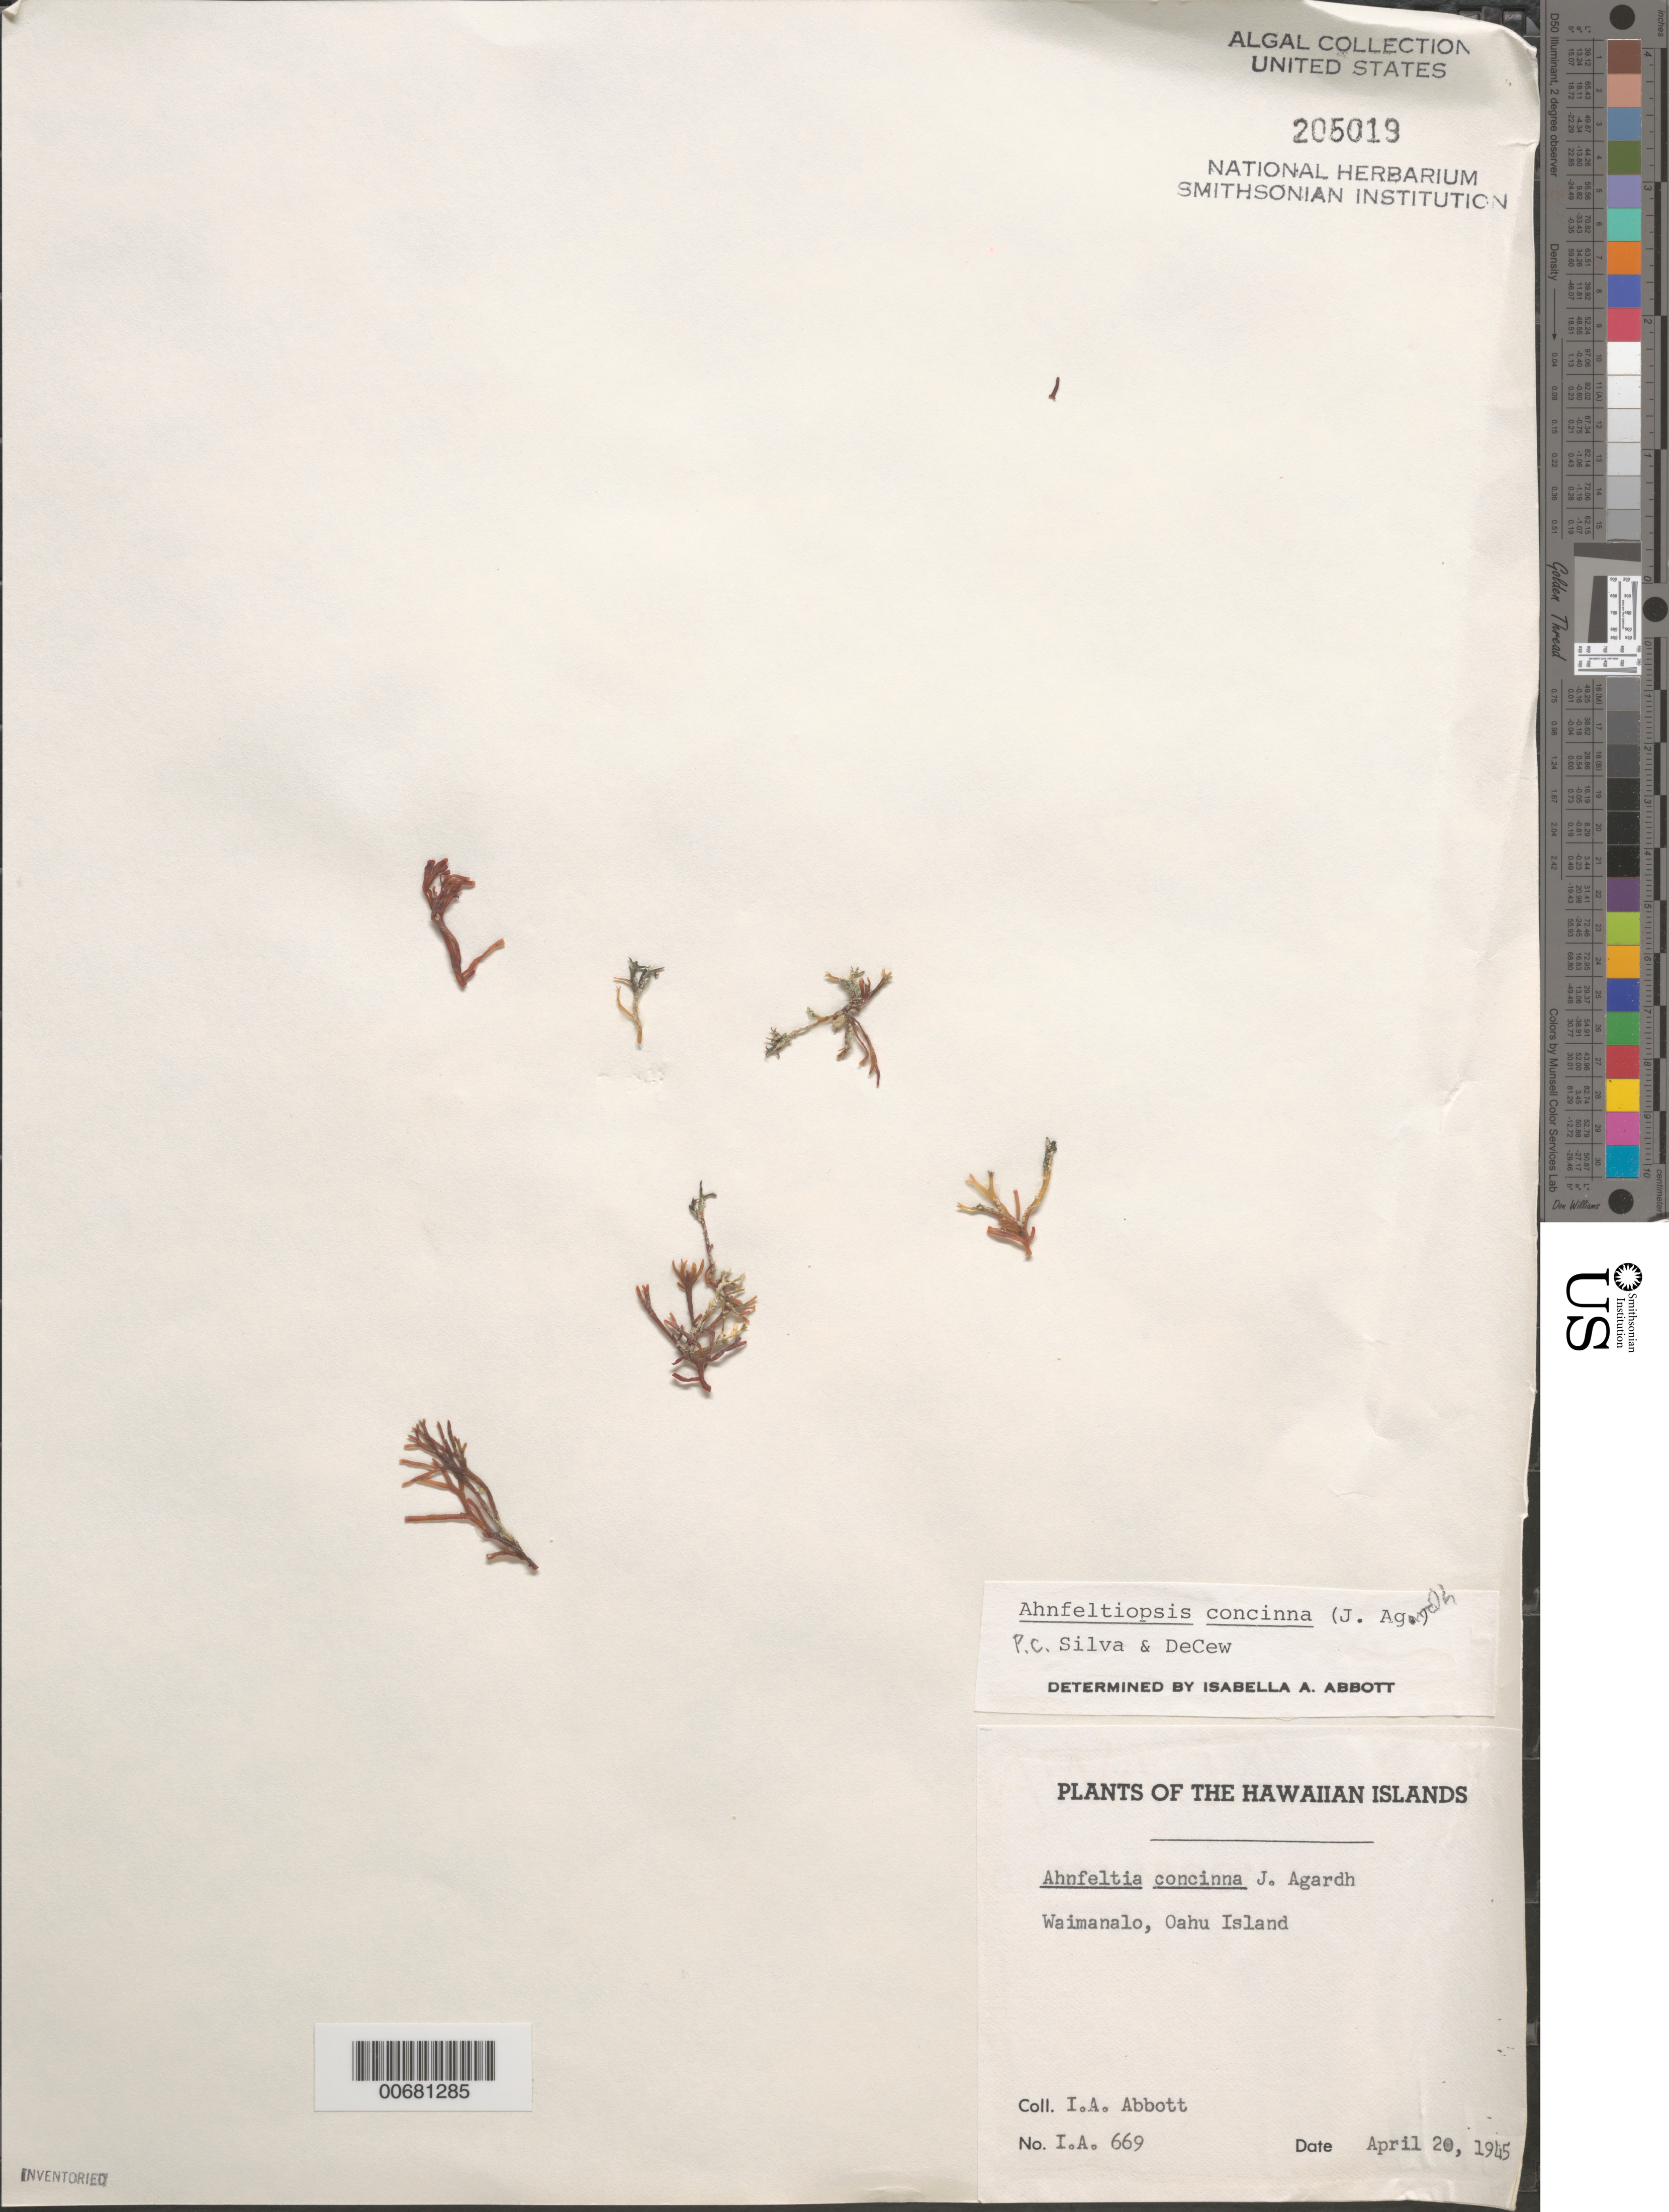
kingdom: Plantae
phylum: Rhodophyta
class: Florideophyceae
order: Gigartinales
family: Phyllophoraceae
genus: Gymnogongrus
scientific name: Gymnogongrus durvillei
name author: (Bory) M.S.Calderon & S.M. Boo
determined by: Algae name updating Project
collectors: I. A. Abbott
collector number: IAA 669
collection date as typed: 20 Apr 1945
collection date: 1945-04-20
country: United States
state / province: Hawaii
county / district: Honolulu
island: Oahu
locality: Waimanalo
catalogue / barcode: US 205019